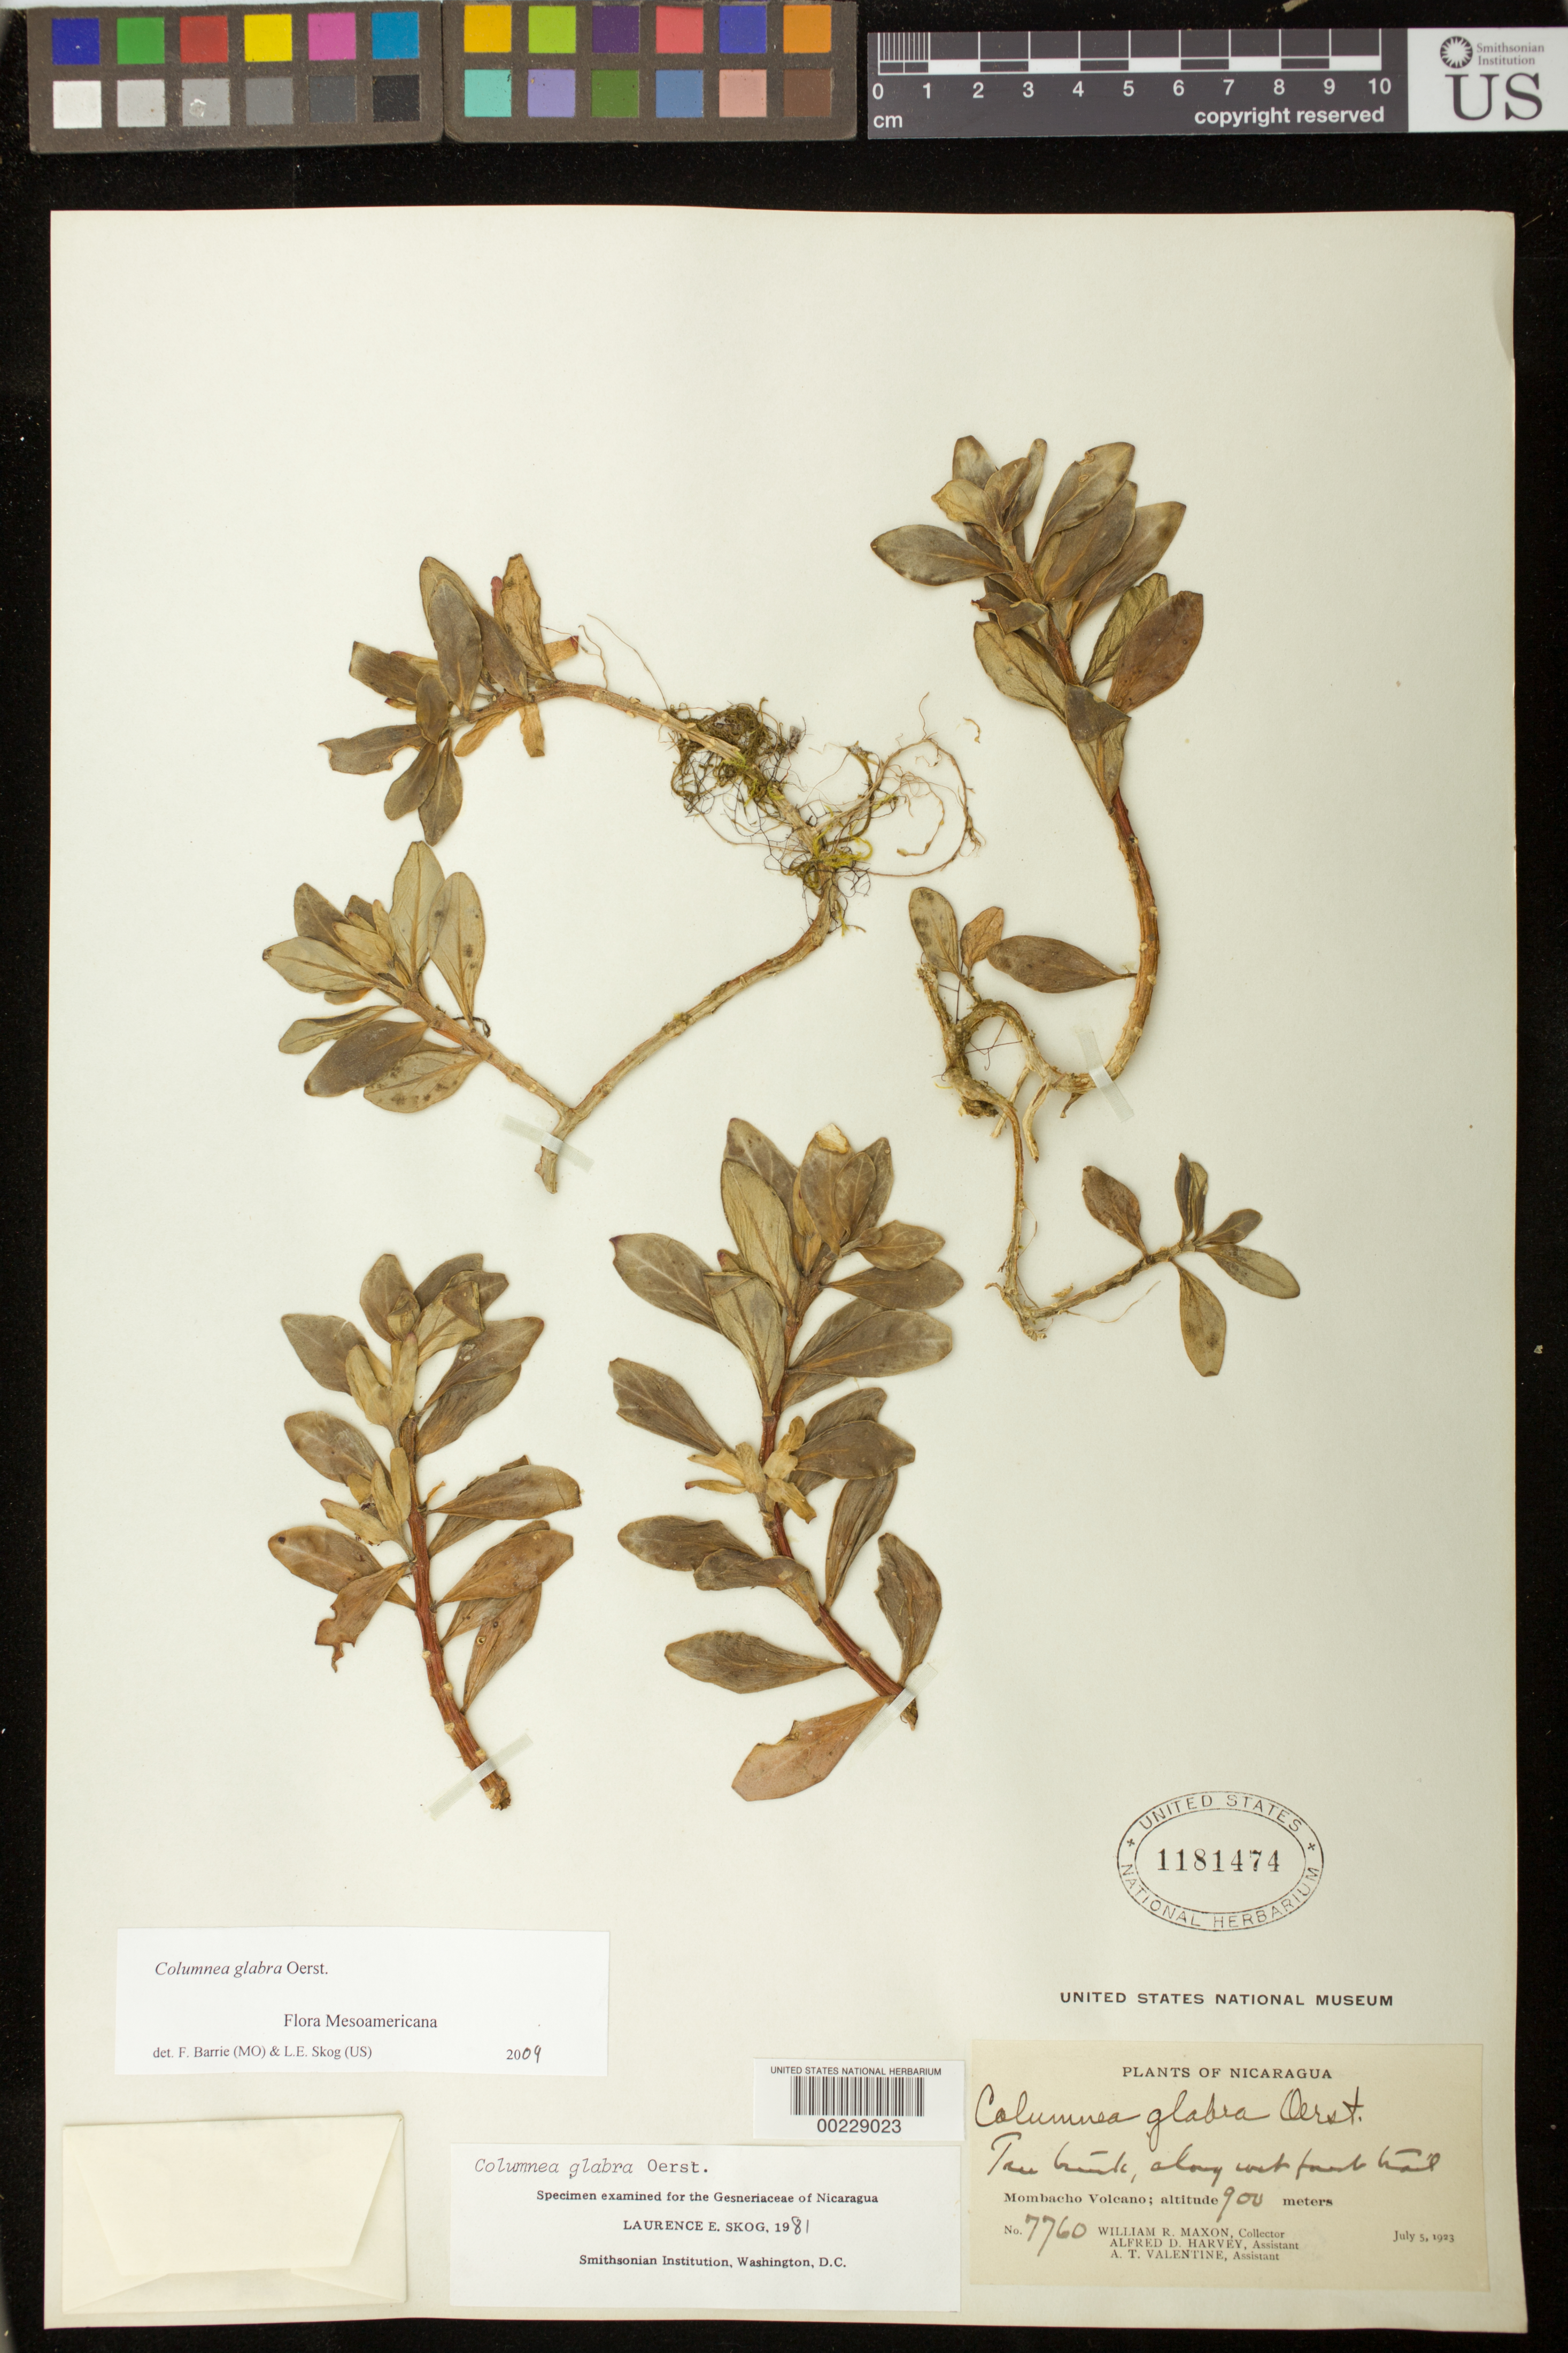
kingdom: Plantae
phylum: Tracheophyta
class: Magnoliopsida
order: Lamiales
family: Gesneriaceae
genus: Columnea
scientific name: Columnea glabra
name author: Oerst.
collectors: W. R. Maxon & et al.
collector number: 7760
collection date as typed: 05 Jul 1923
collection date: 1923-07-05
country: Nicaragua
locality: Mombacho Volcano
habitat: Tree trunk, along wet forest trail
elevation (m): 900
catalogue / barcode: US 1181474